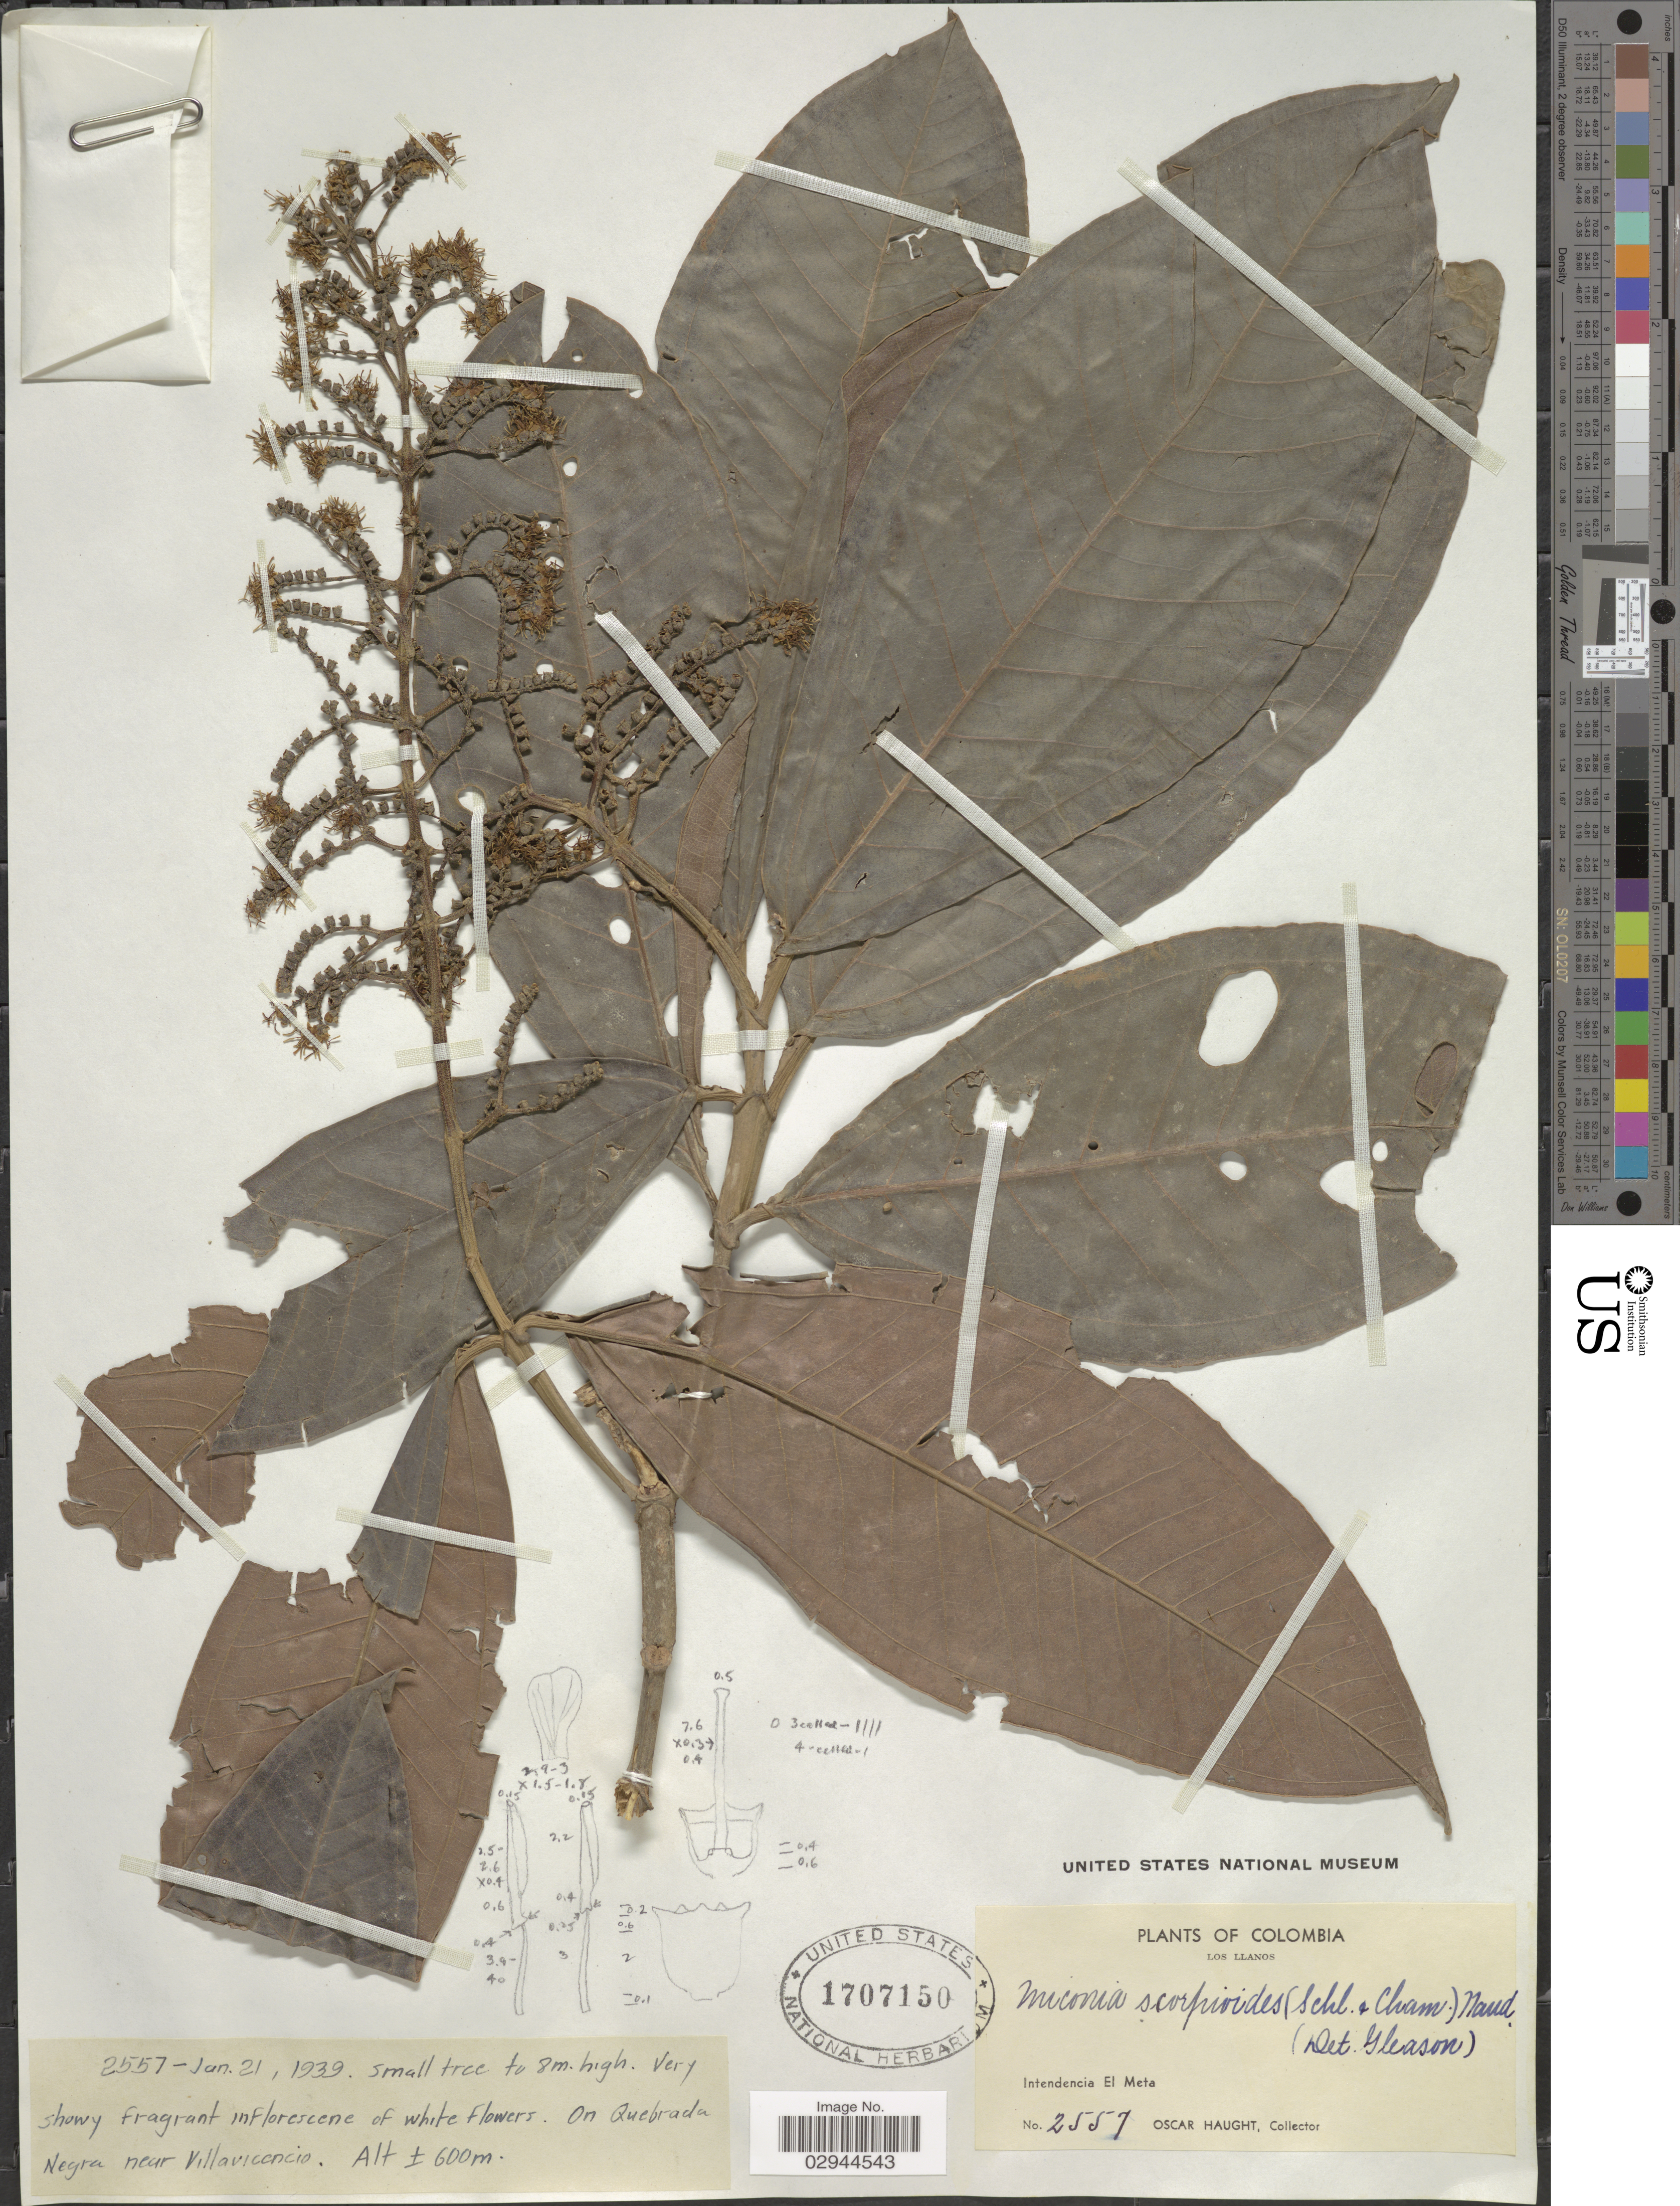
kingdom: Plantae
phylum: Tracheophyta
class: Magnoliopsida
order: Myrtales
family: Melastomataceae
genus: Miconia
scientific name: Miconia trinervia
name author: (Sw.) D. Don ex Loudon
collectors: O. Haught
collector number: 2557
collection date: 1939-01-21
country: Colombia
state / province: Meta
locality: On Quebrada Negra near Villavicencio, Intendencia El Meta.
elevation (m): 600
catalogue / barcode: US 1707150